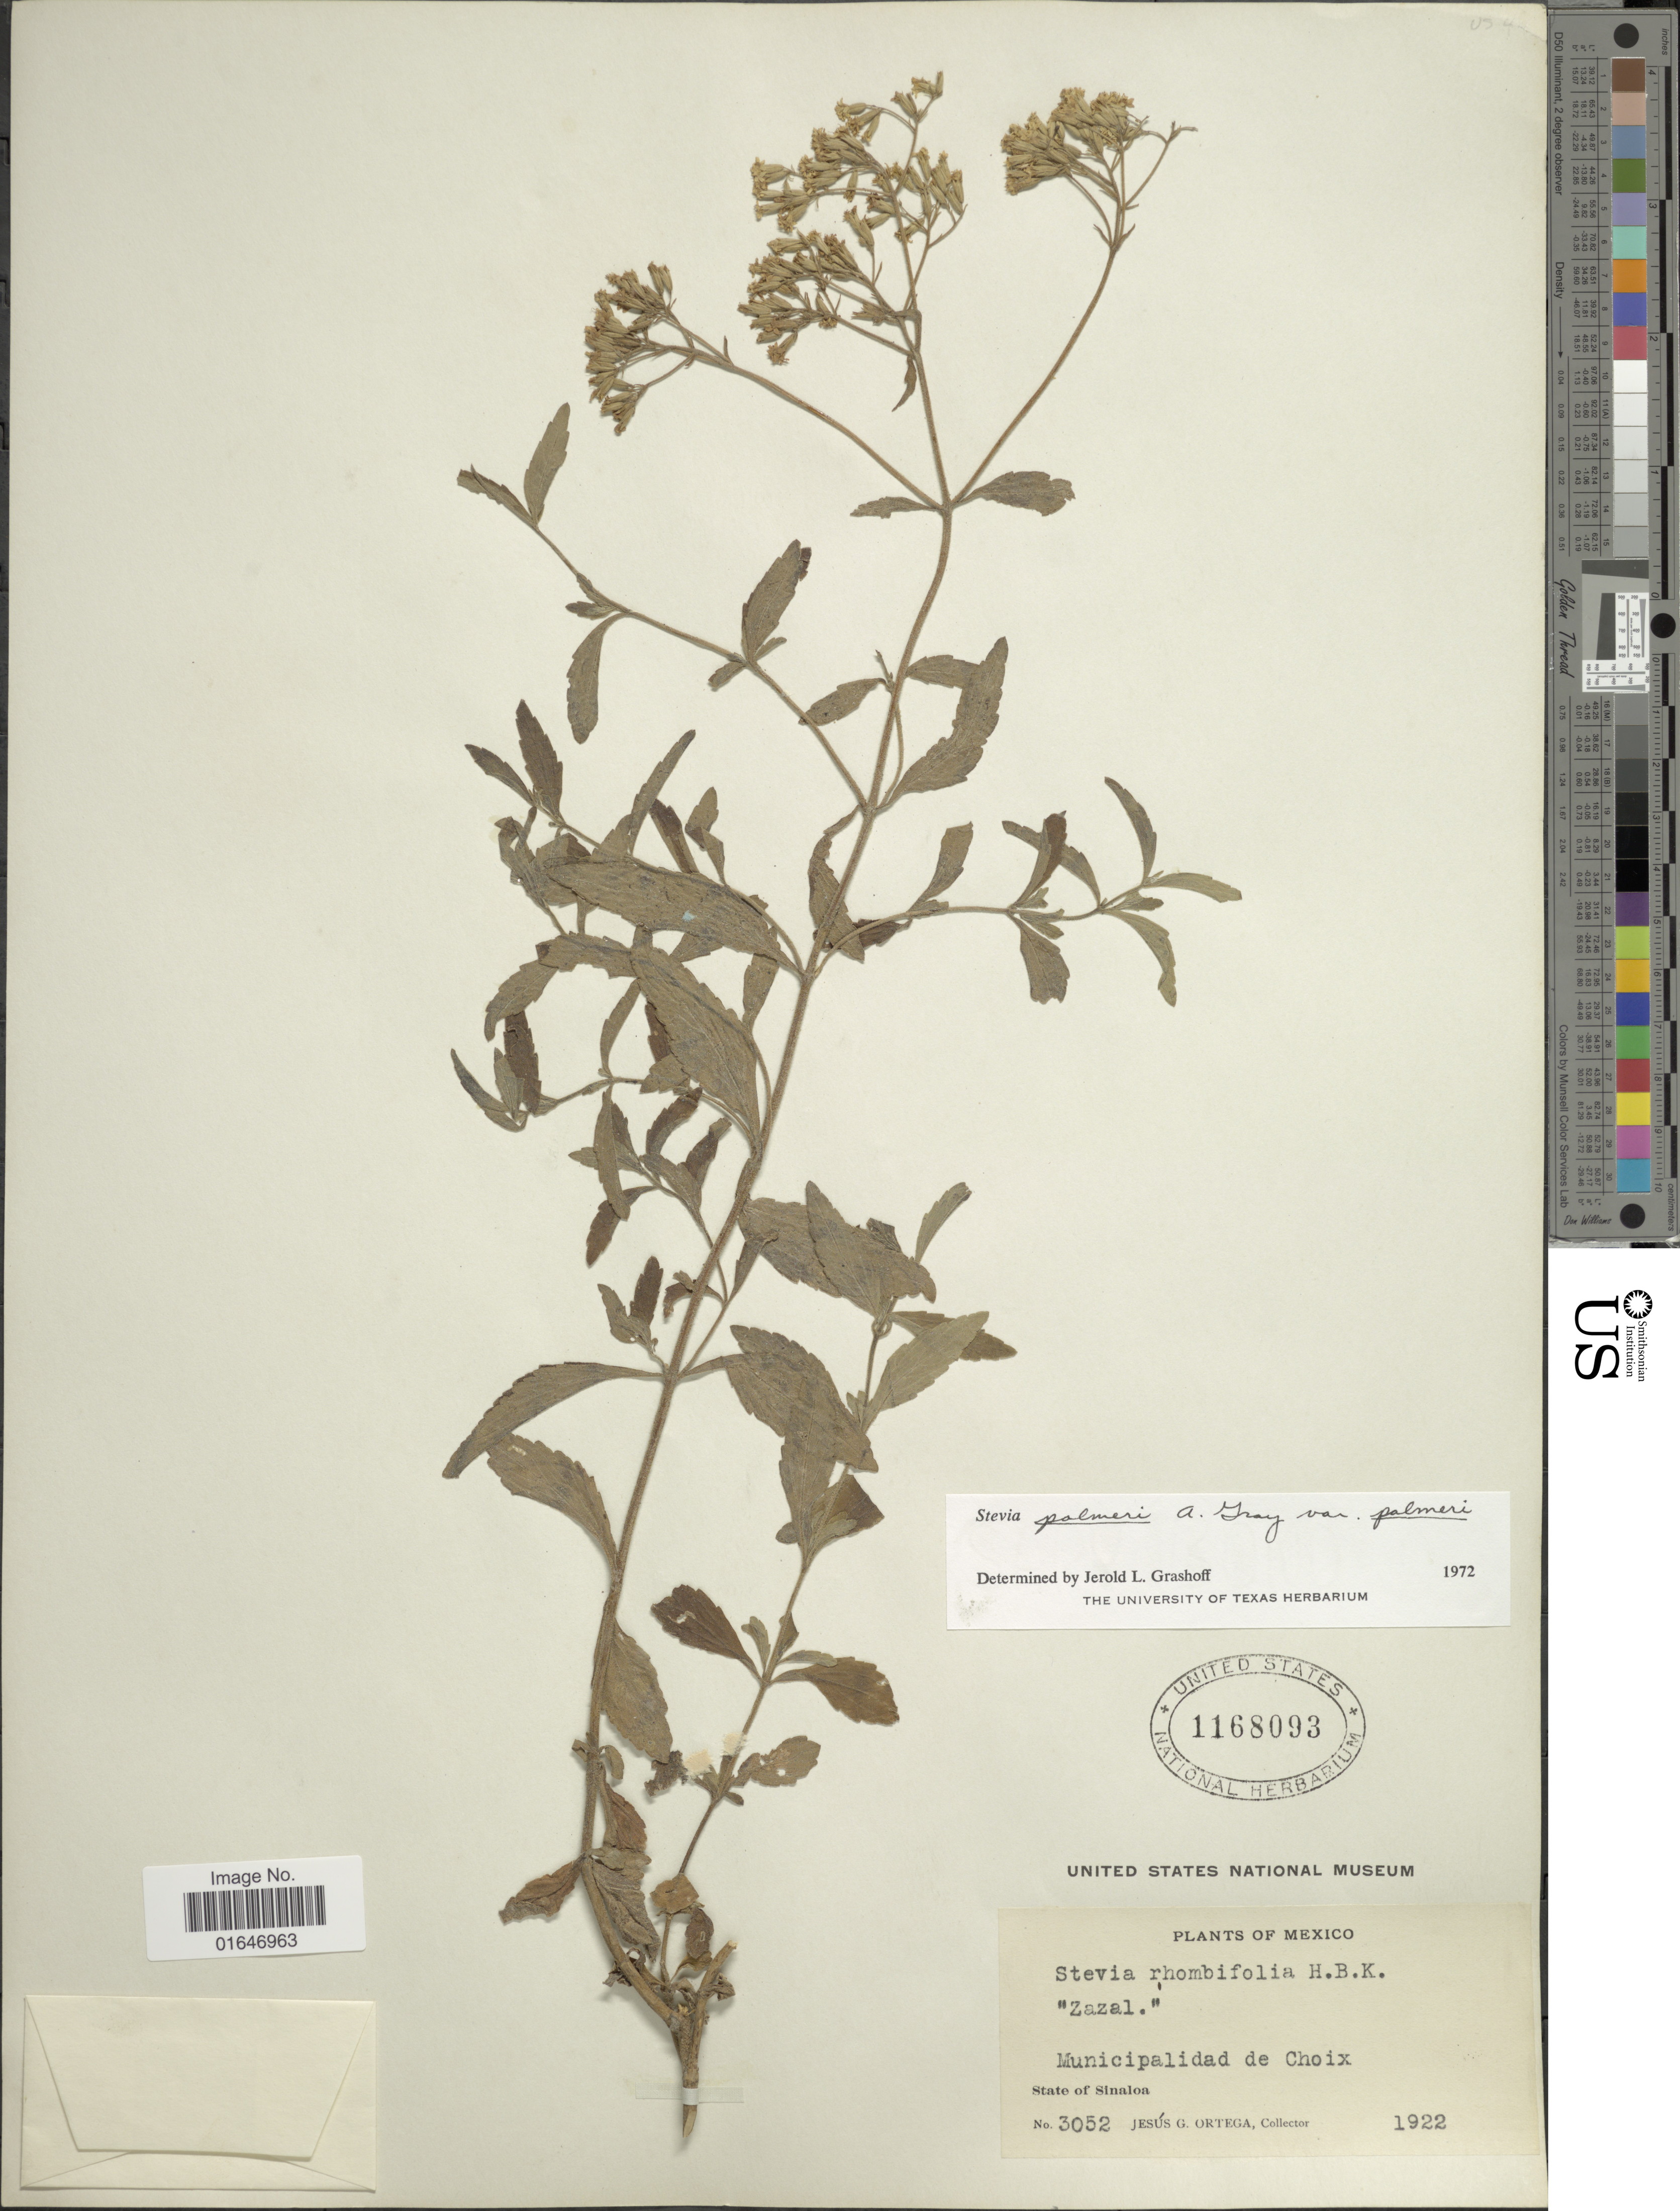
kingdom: Plantae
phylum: Tracheophyta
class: Magnoliopsida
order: Asterales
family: Asteraceae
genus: Stevia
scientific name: Stevia palmeri var. palmeri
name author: A. Gray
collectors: J. Ortega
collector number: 3052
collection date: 1922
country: Mexico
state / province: Sinaloa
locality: Zazal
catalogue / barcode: US 1168093